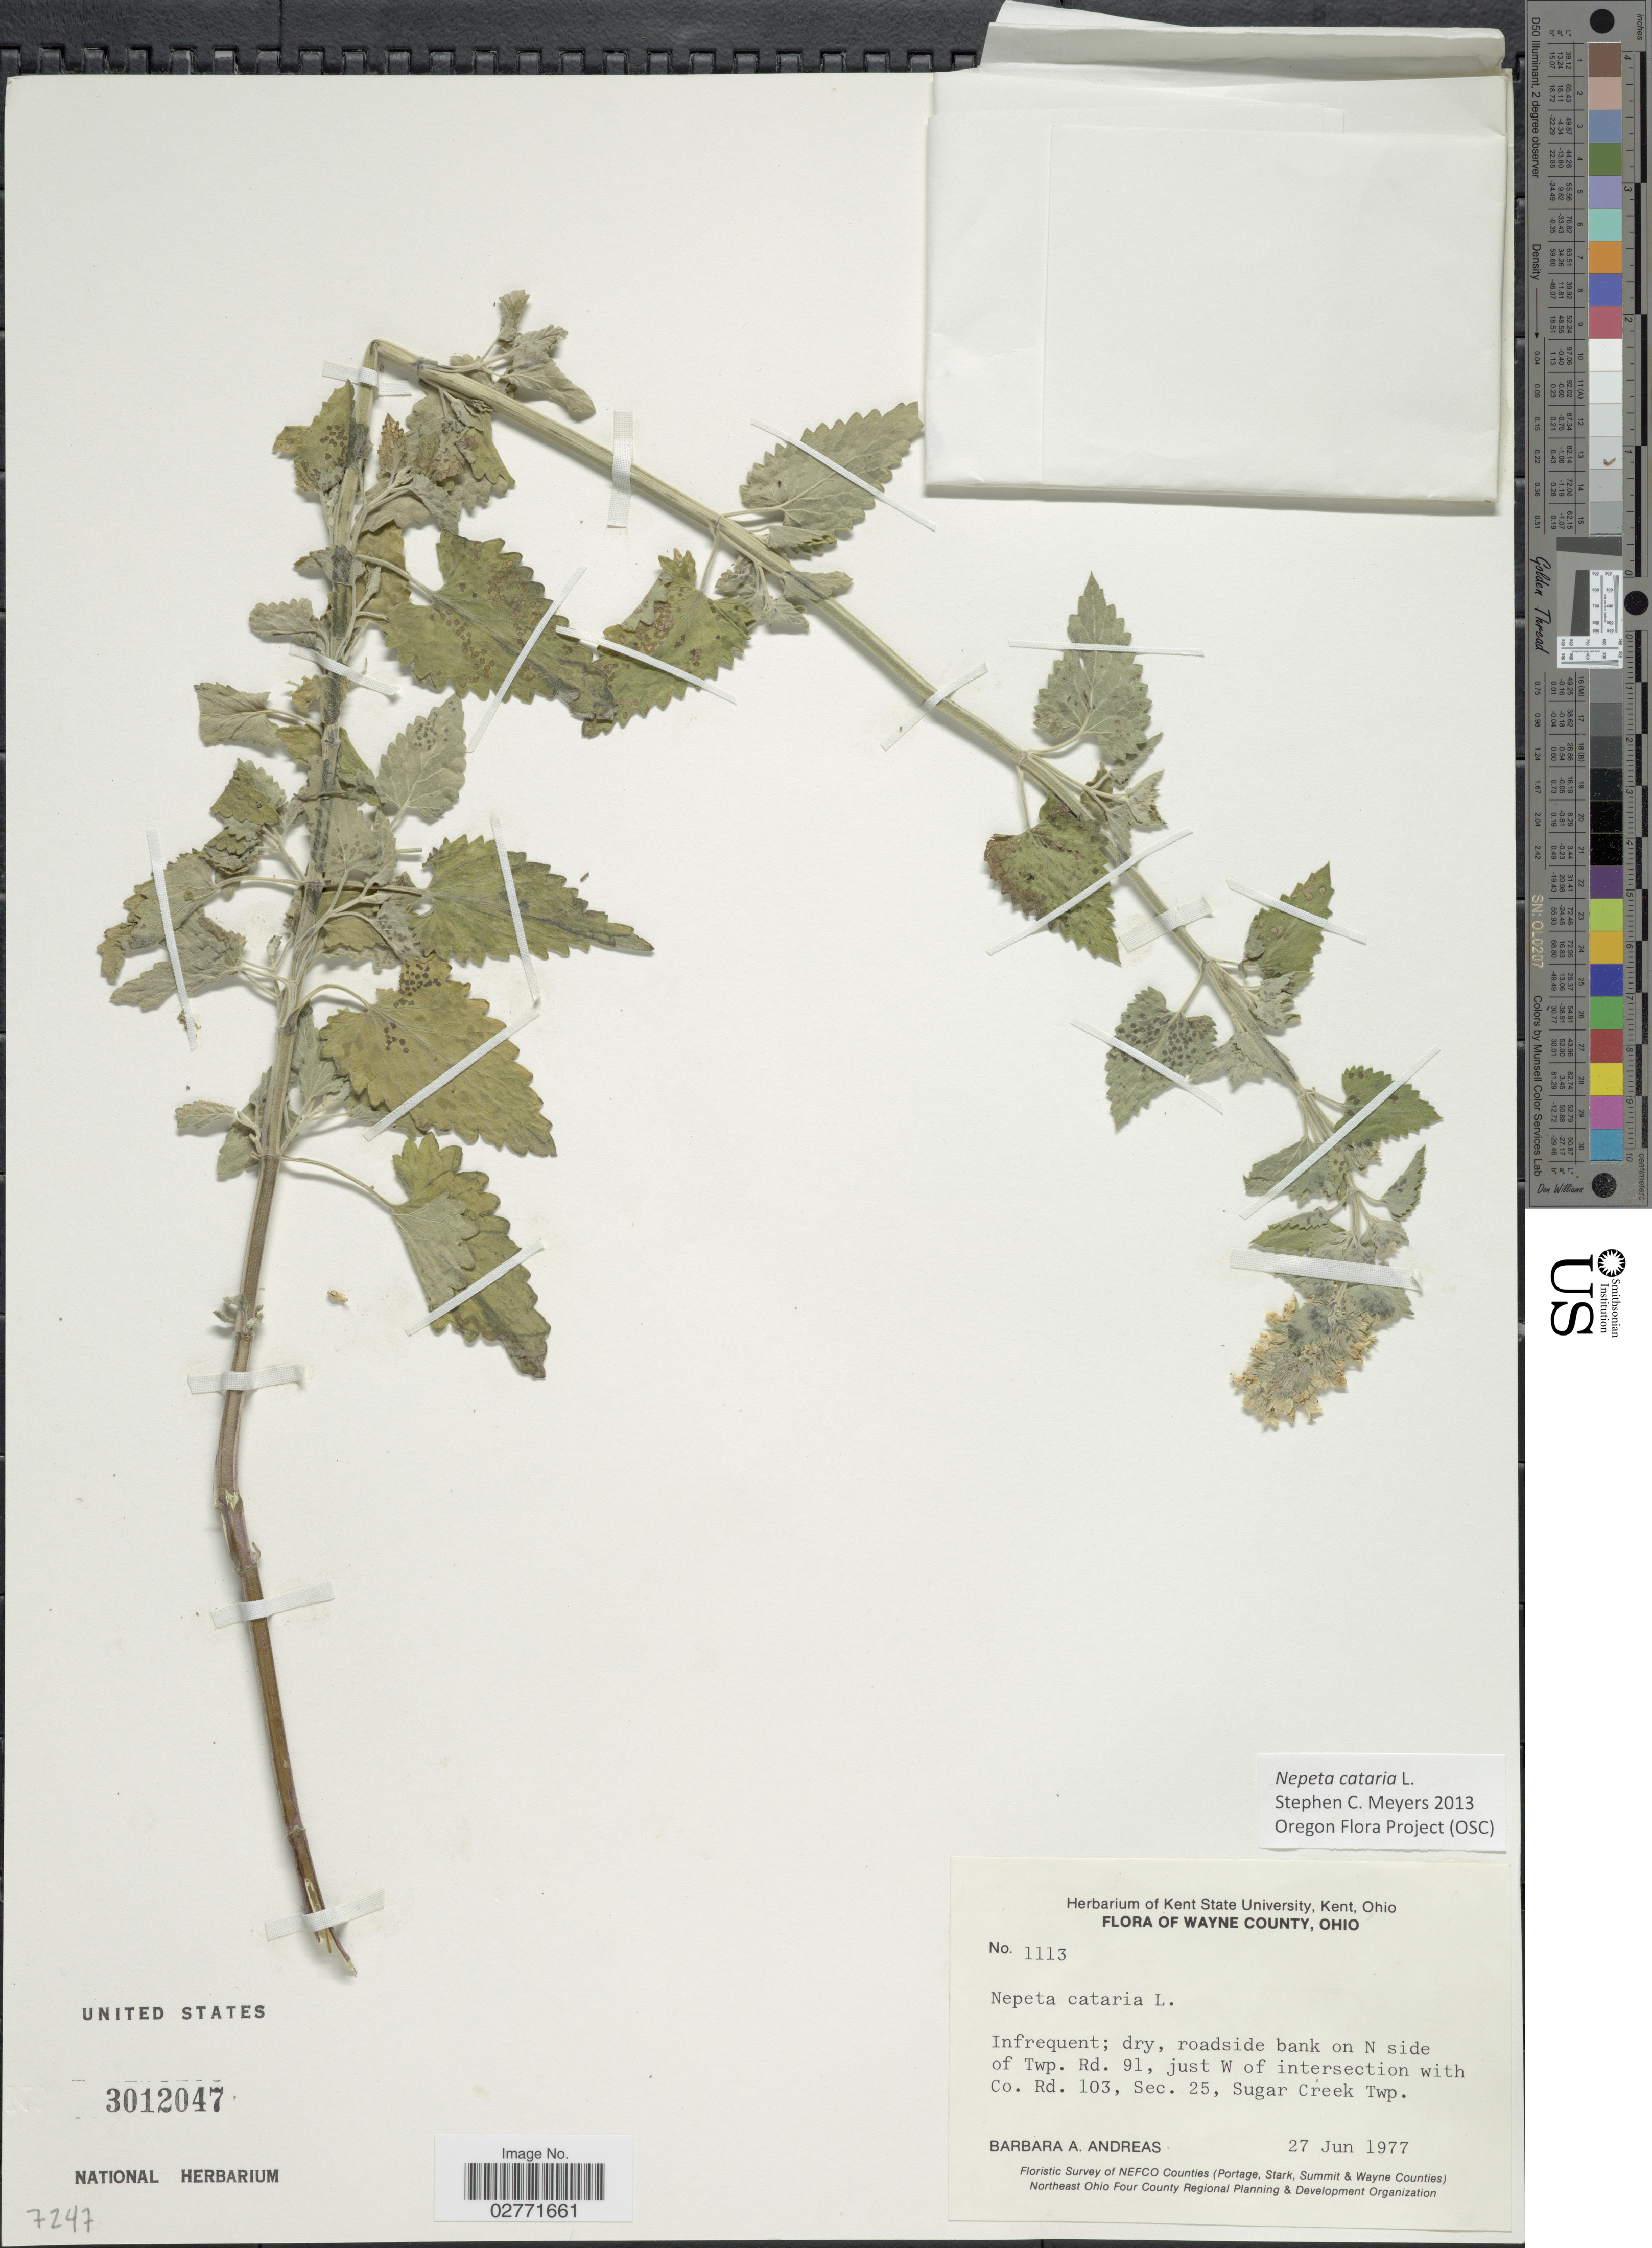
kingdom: Plantae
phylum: Tracheophyta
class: Magnoliopsida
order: Lamiales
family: Lamiaceae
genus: Nepeta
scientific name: Nepeta cataria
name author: L.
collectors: B. A. Andreas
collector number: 1113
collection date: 1977-06-27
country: United States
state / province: Ohio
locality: Wayne County, roadside on N side of Twp. Rd. 91, just W. of intersection with Co. Rd. 103, Sec. 25, Sugar Creek Twp.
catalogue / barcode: US 3012047